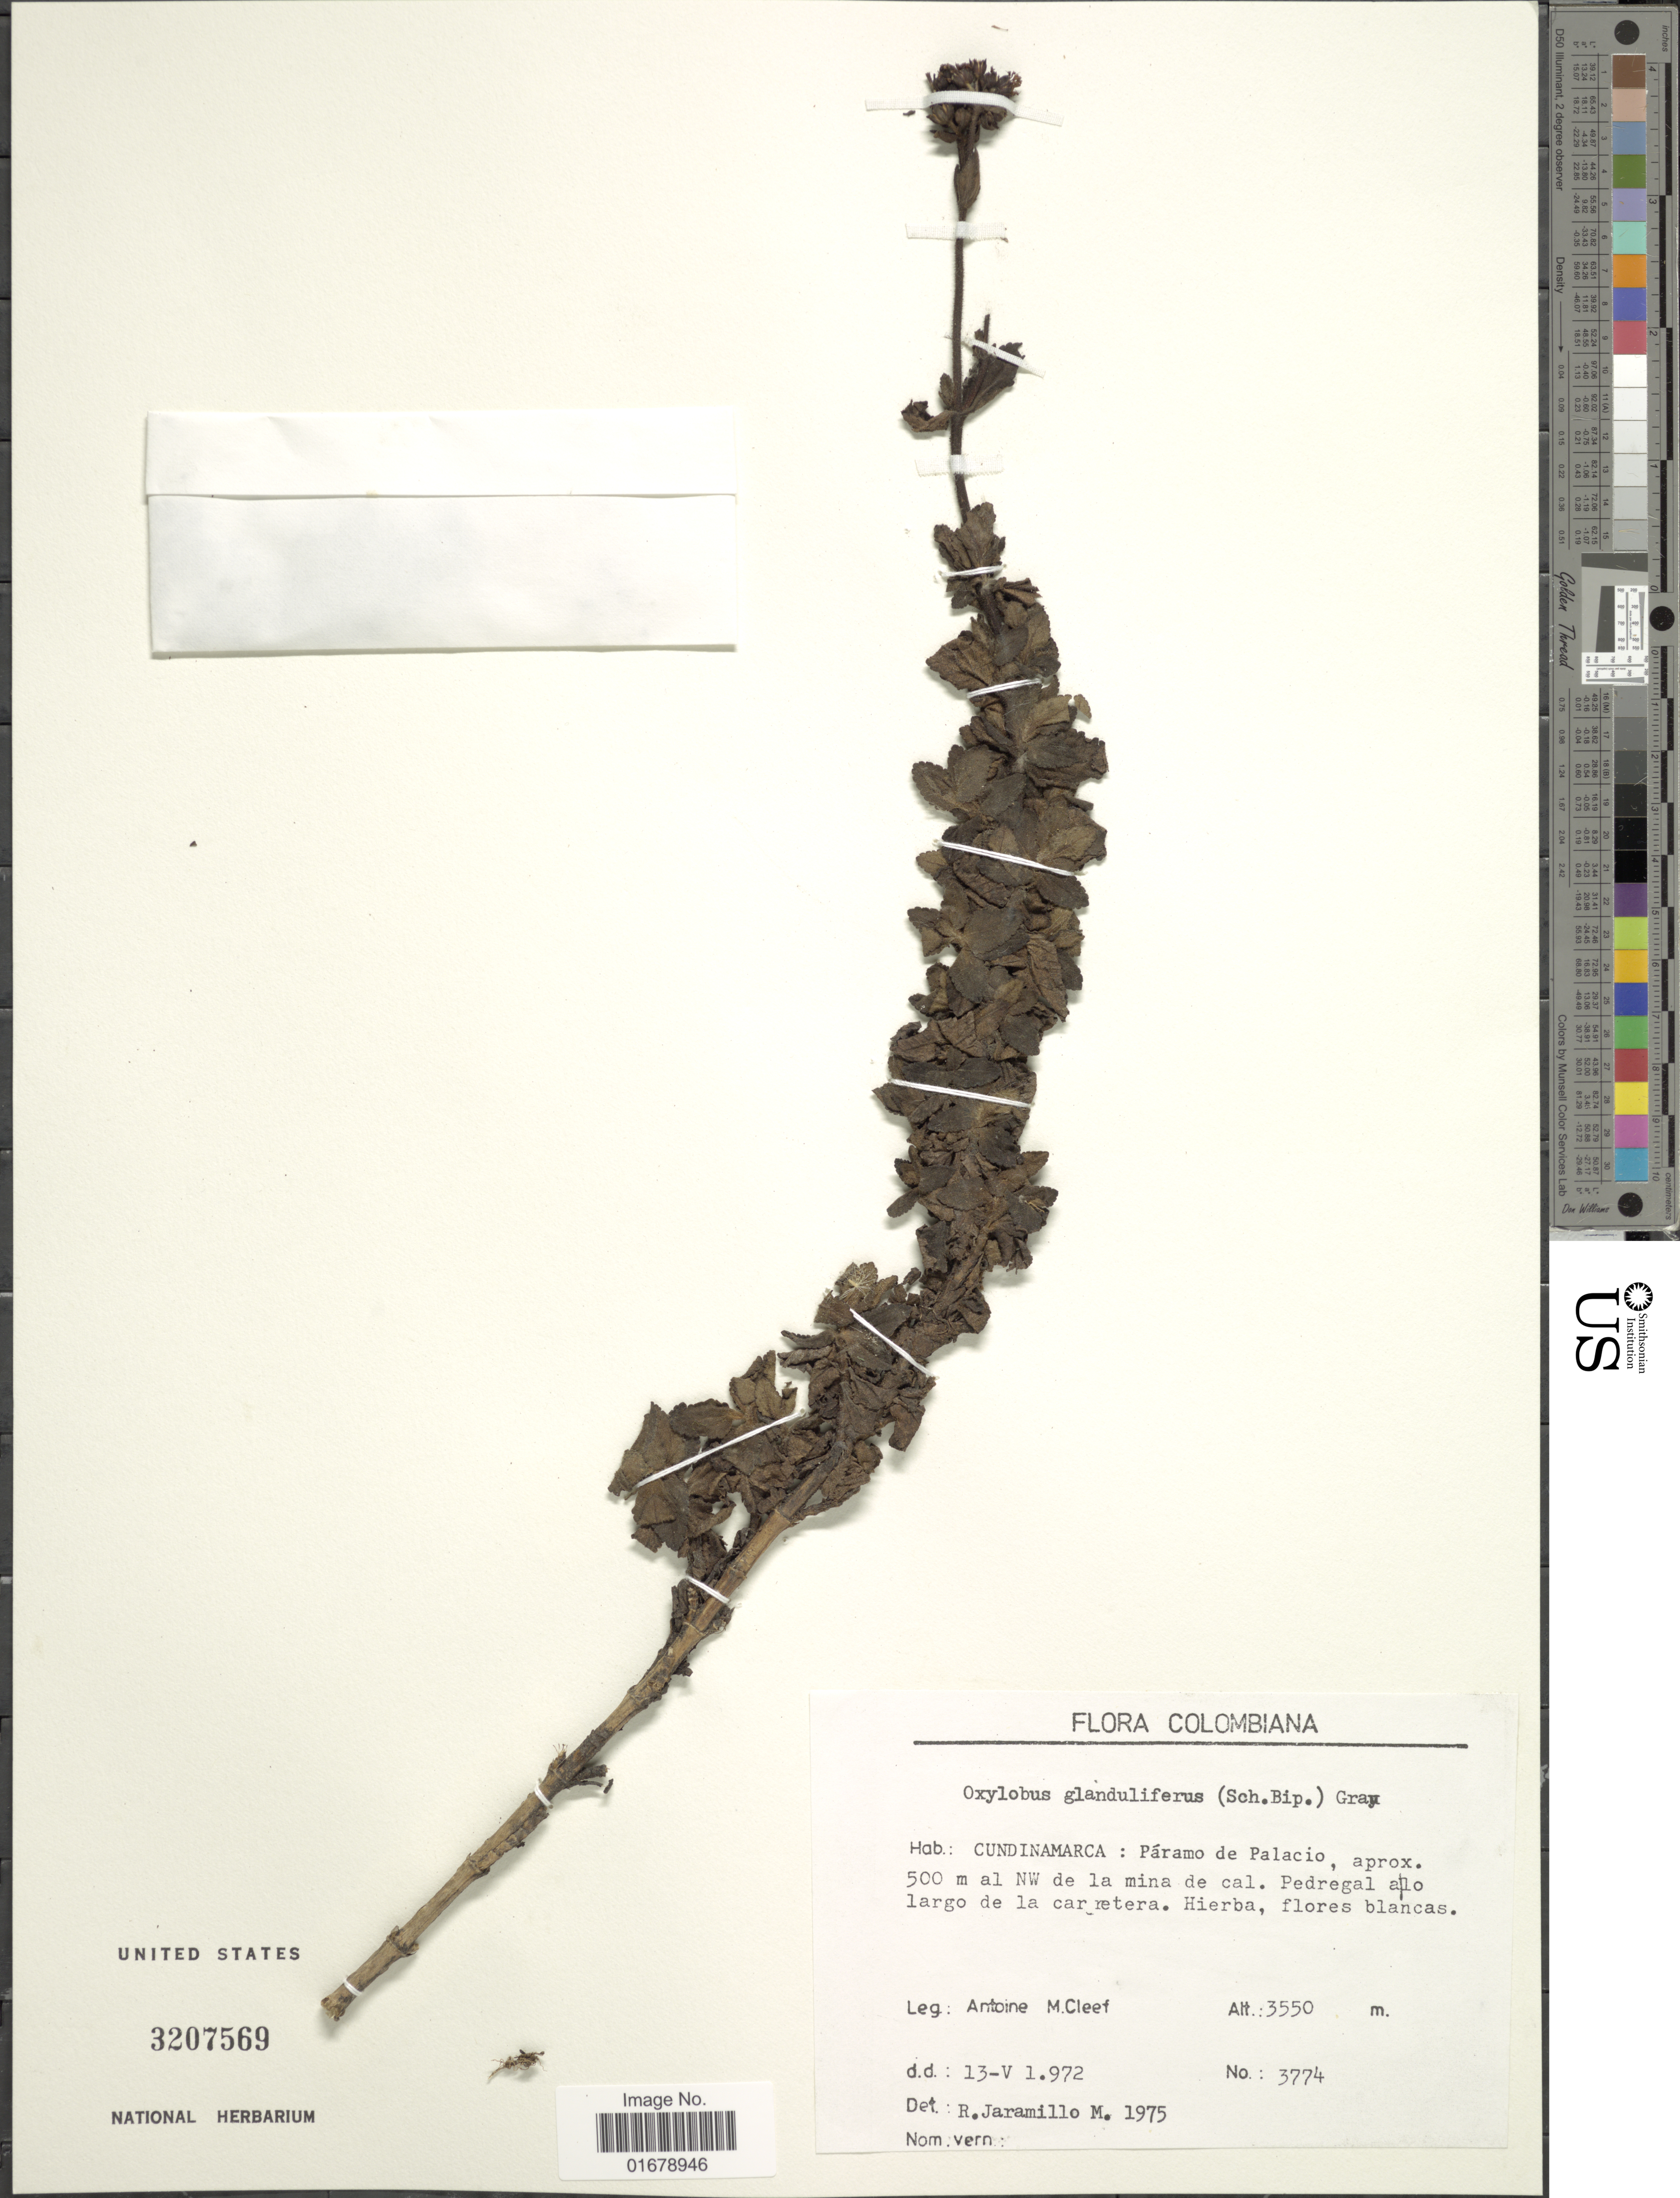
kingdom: Plantae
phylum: Tracheophyta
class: Magnoliopsida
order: Asterales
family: Asteraceae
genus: Oxylobus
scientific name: Oxylobus glanduliferus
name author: (Sch. Bip.) A. Gray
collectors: A. M. Cleef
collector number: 3774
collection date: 1972-01-13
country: Colombia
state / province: Cundinamarca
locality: Cundinamarca: Paramo de Palacio, apox. 500 m al NW de la mina de cal. pedregal alo largo de la carretera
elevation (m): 3550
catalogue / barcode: US 3207569